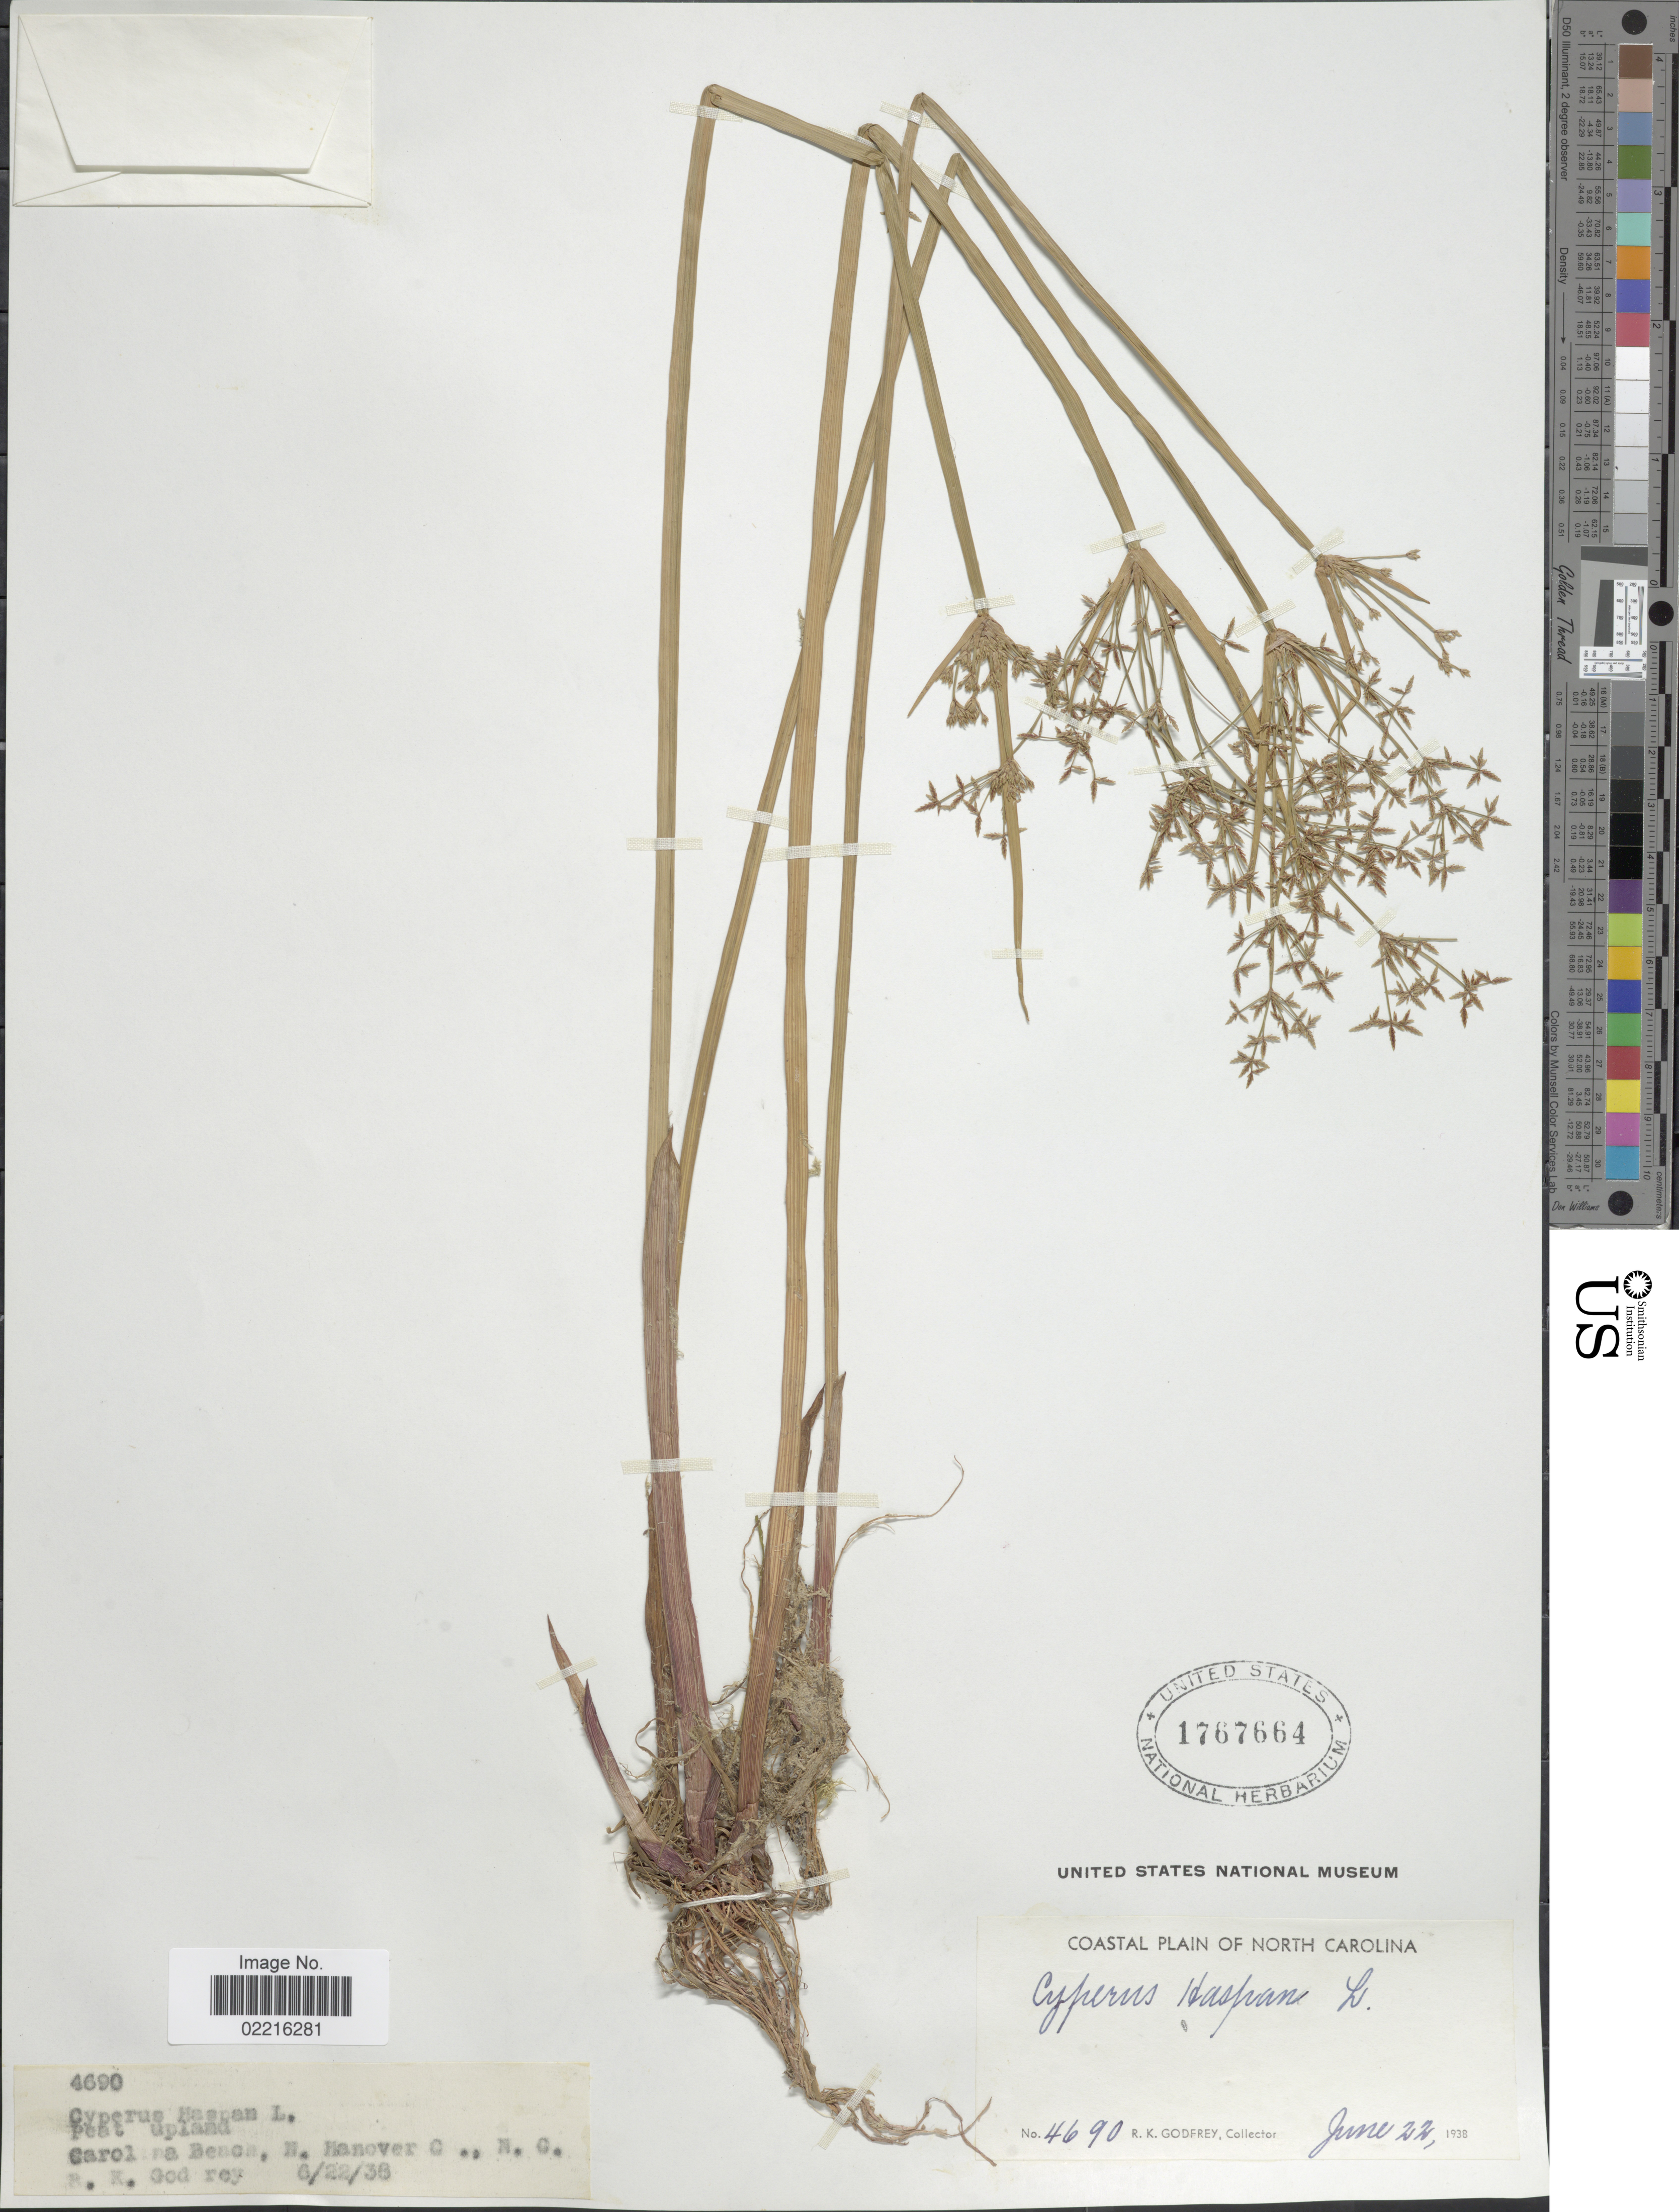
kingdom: Plantae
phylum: Tracheophyta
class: Liliopsida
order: Poales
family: Cyperaceae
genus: Cyperus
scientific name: Cyperus haspan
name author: L.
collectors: R. K. Godfrey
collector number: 4690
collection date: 1938-06-22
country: United States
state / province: North Carolina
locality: Peat Upland, Carol a Beach, N. Hanover C., N.C.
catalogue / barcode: US 1767664